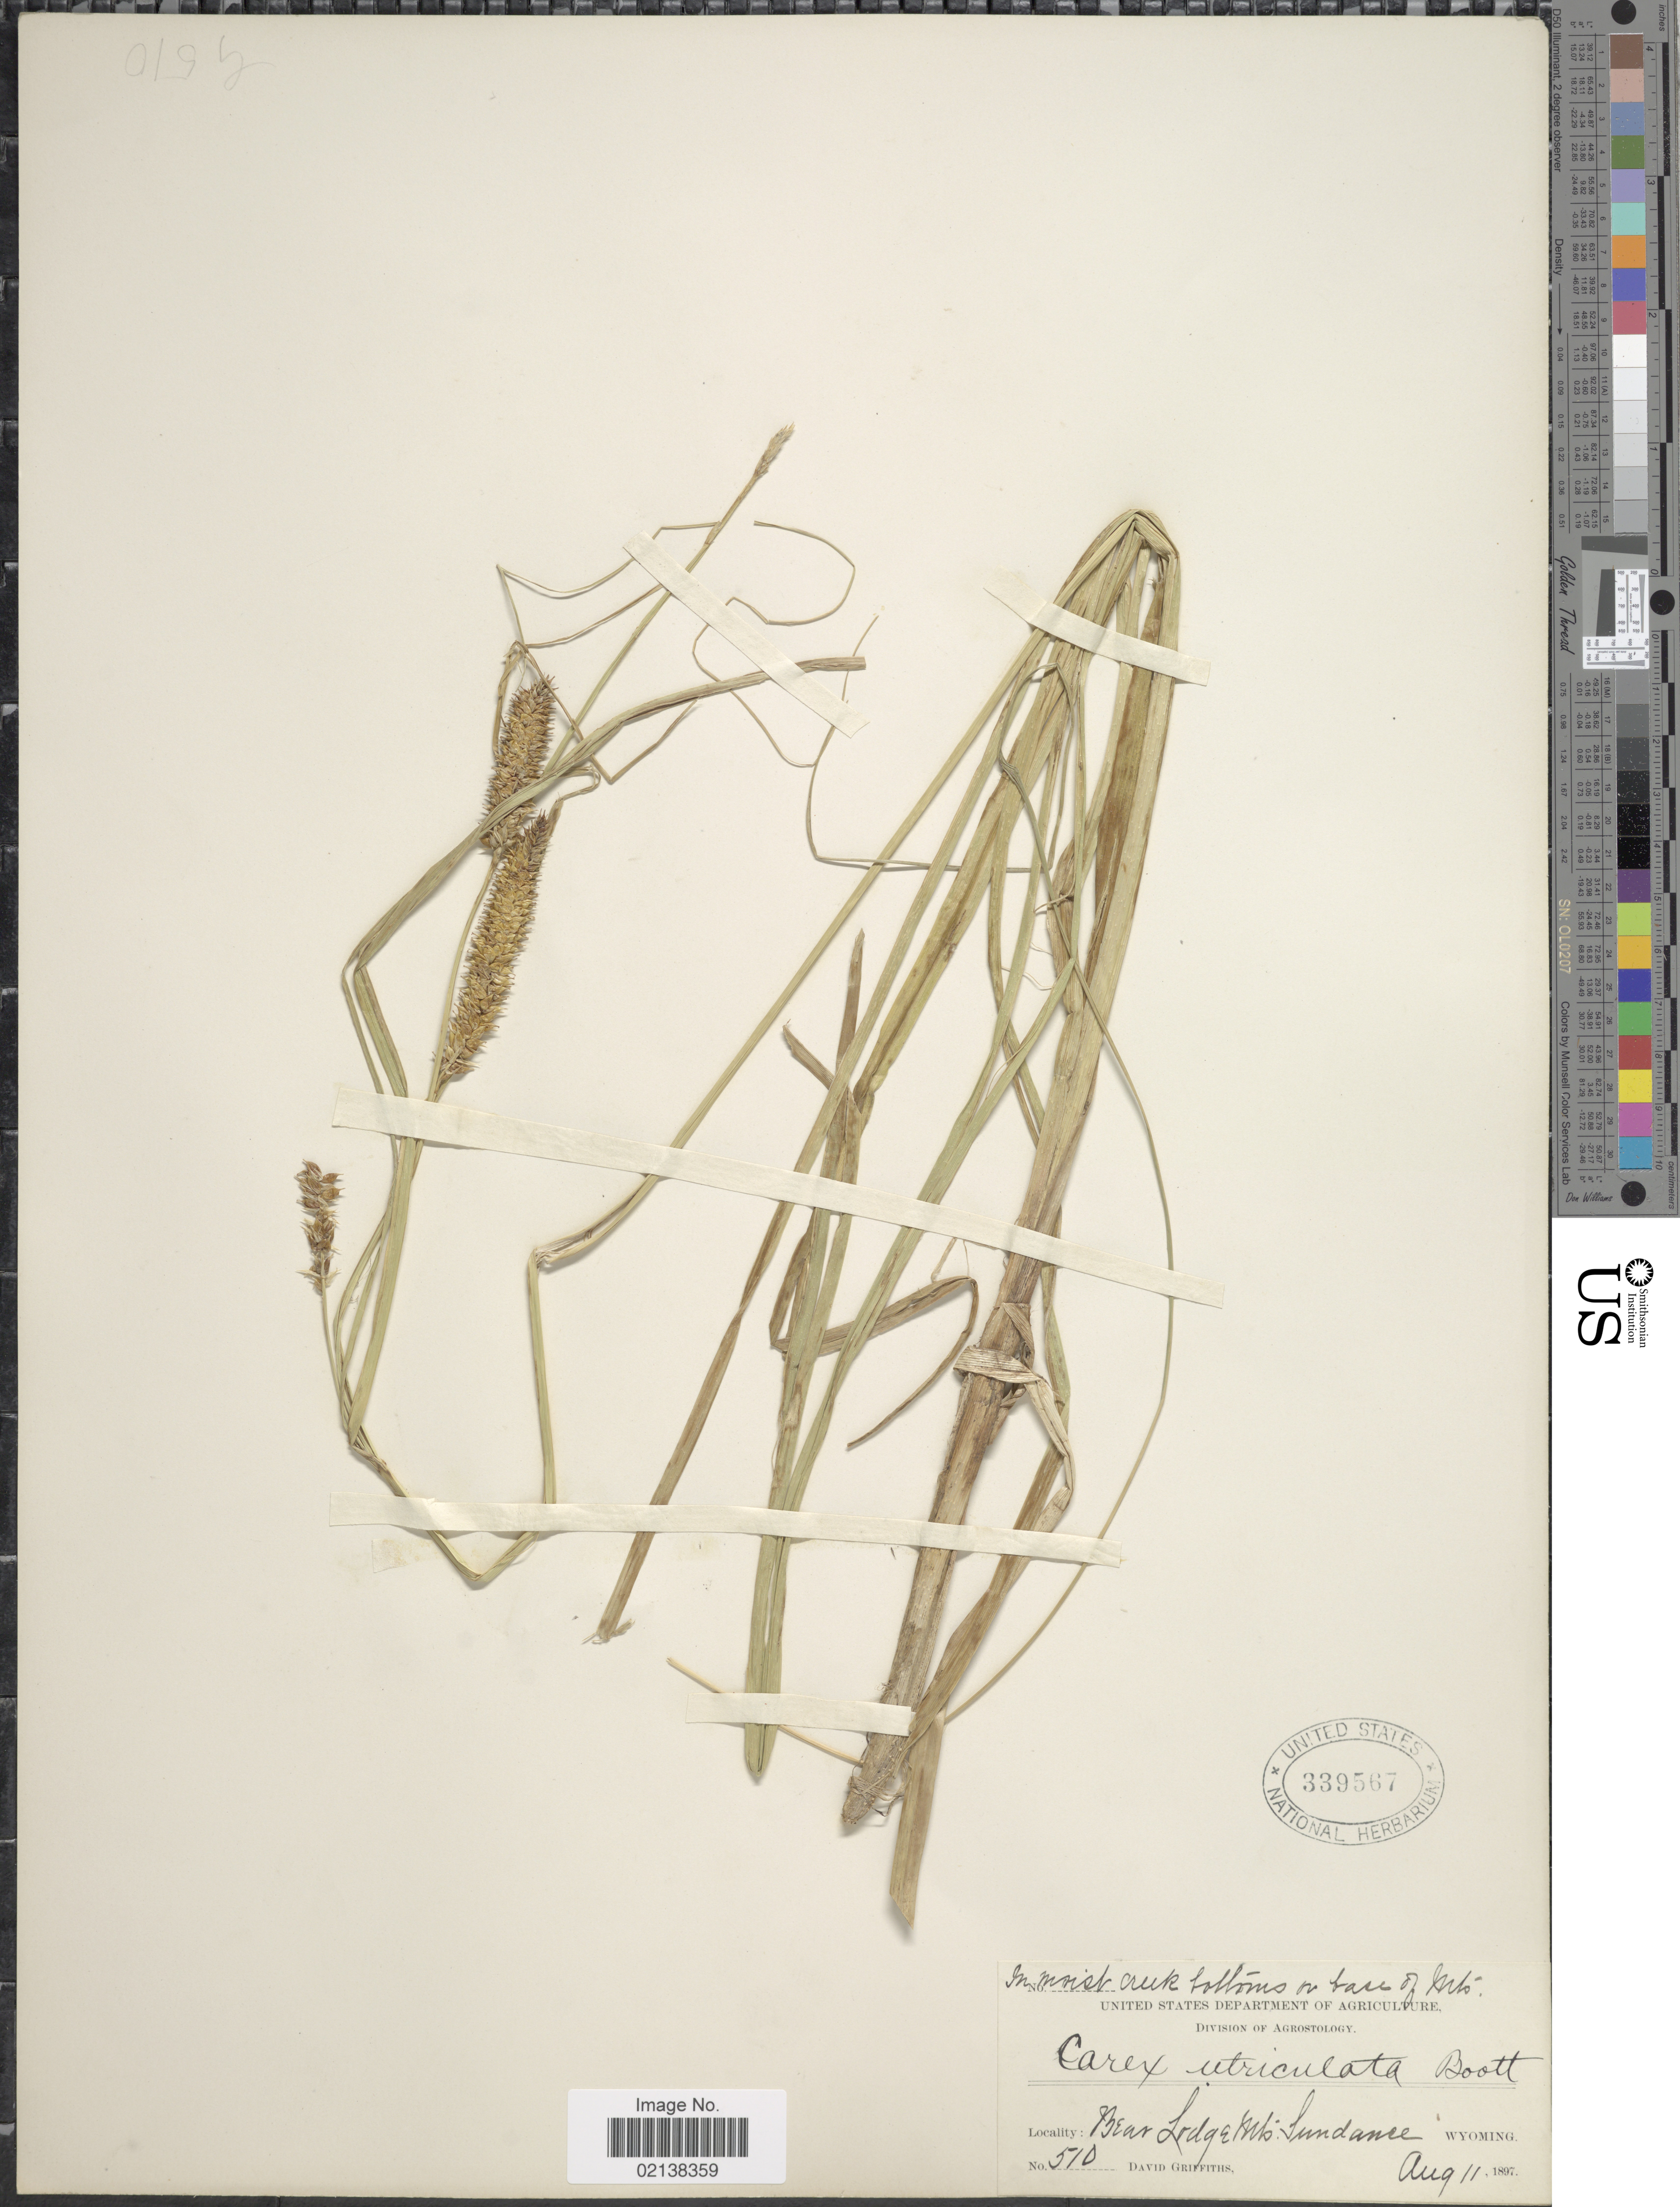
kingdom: Plantae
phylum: Tracheophyta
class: Liliopsida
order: Poales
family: Cyperaceae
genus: Carex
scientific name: Carex utriculata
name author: Boott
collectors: D. Griffiths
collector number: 510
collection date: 1897-08-11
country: United States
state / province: Wyoming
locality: In moist creek bottoms on base of Mts., Bear Lodge Mts. Sundance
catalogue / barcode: US 339567